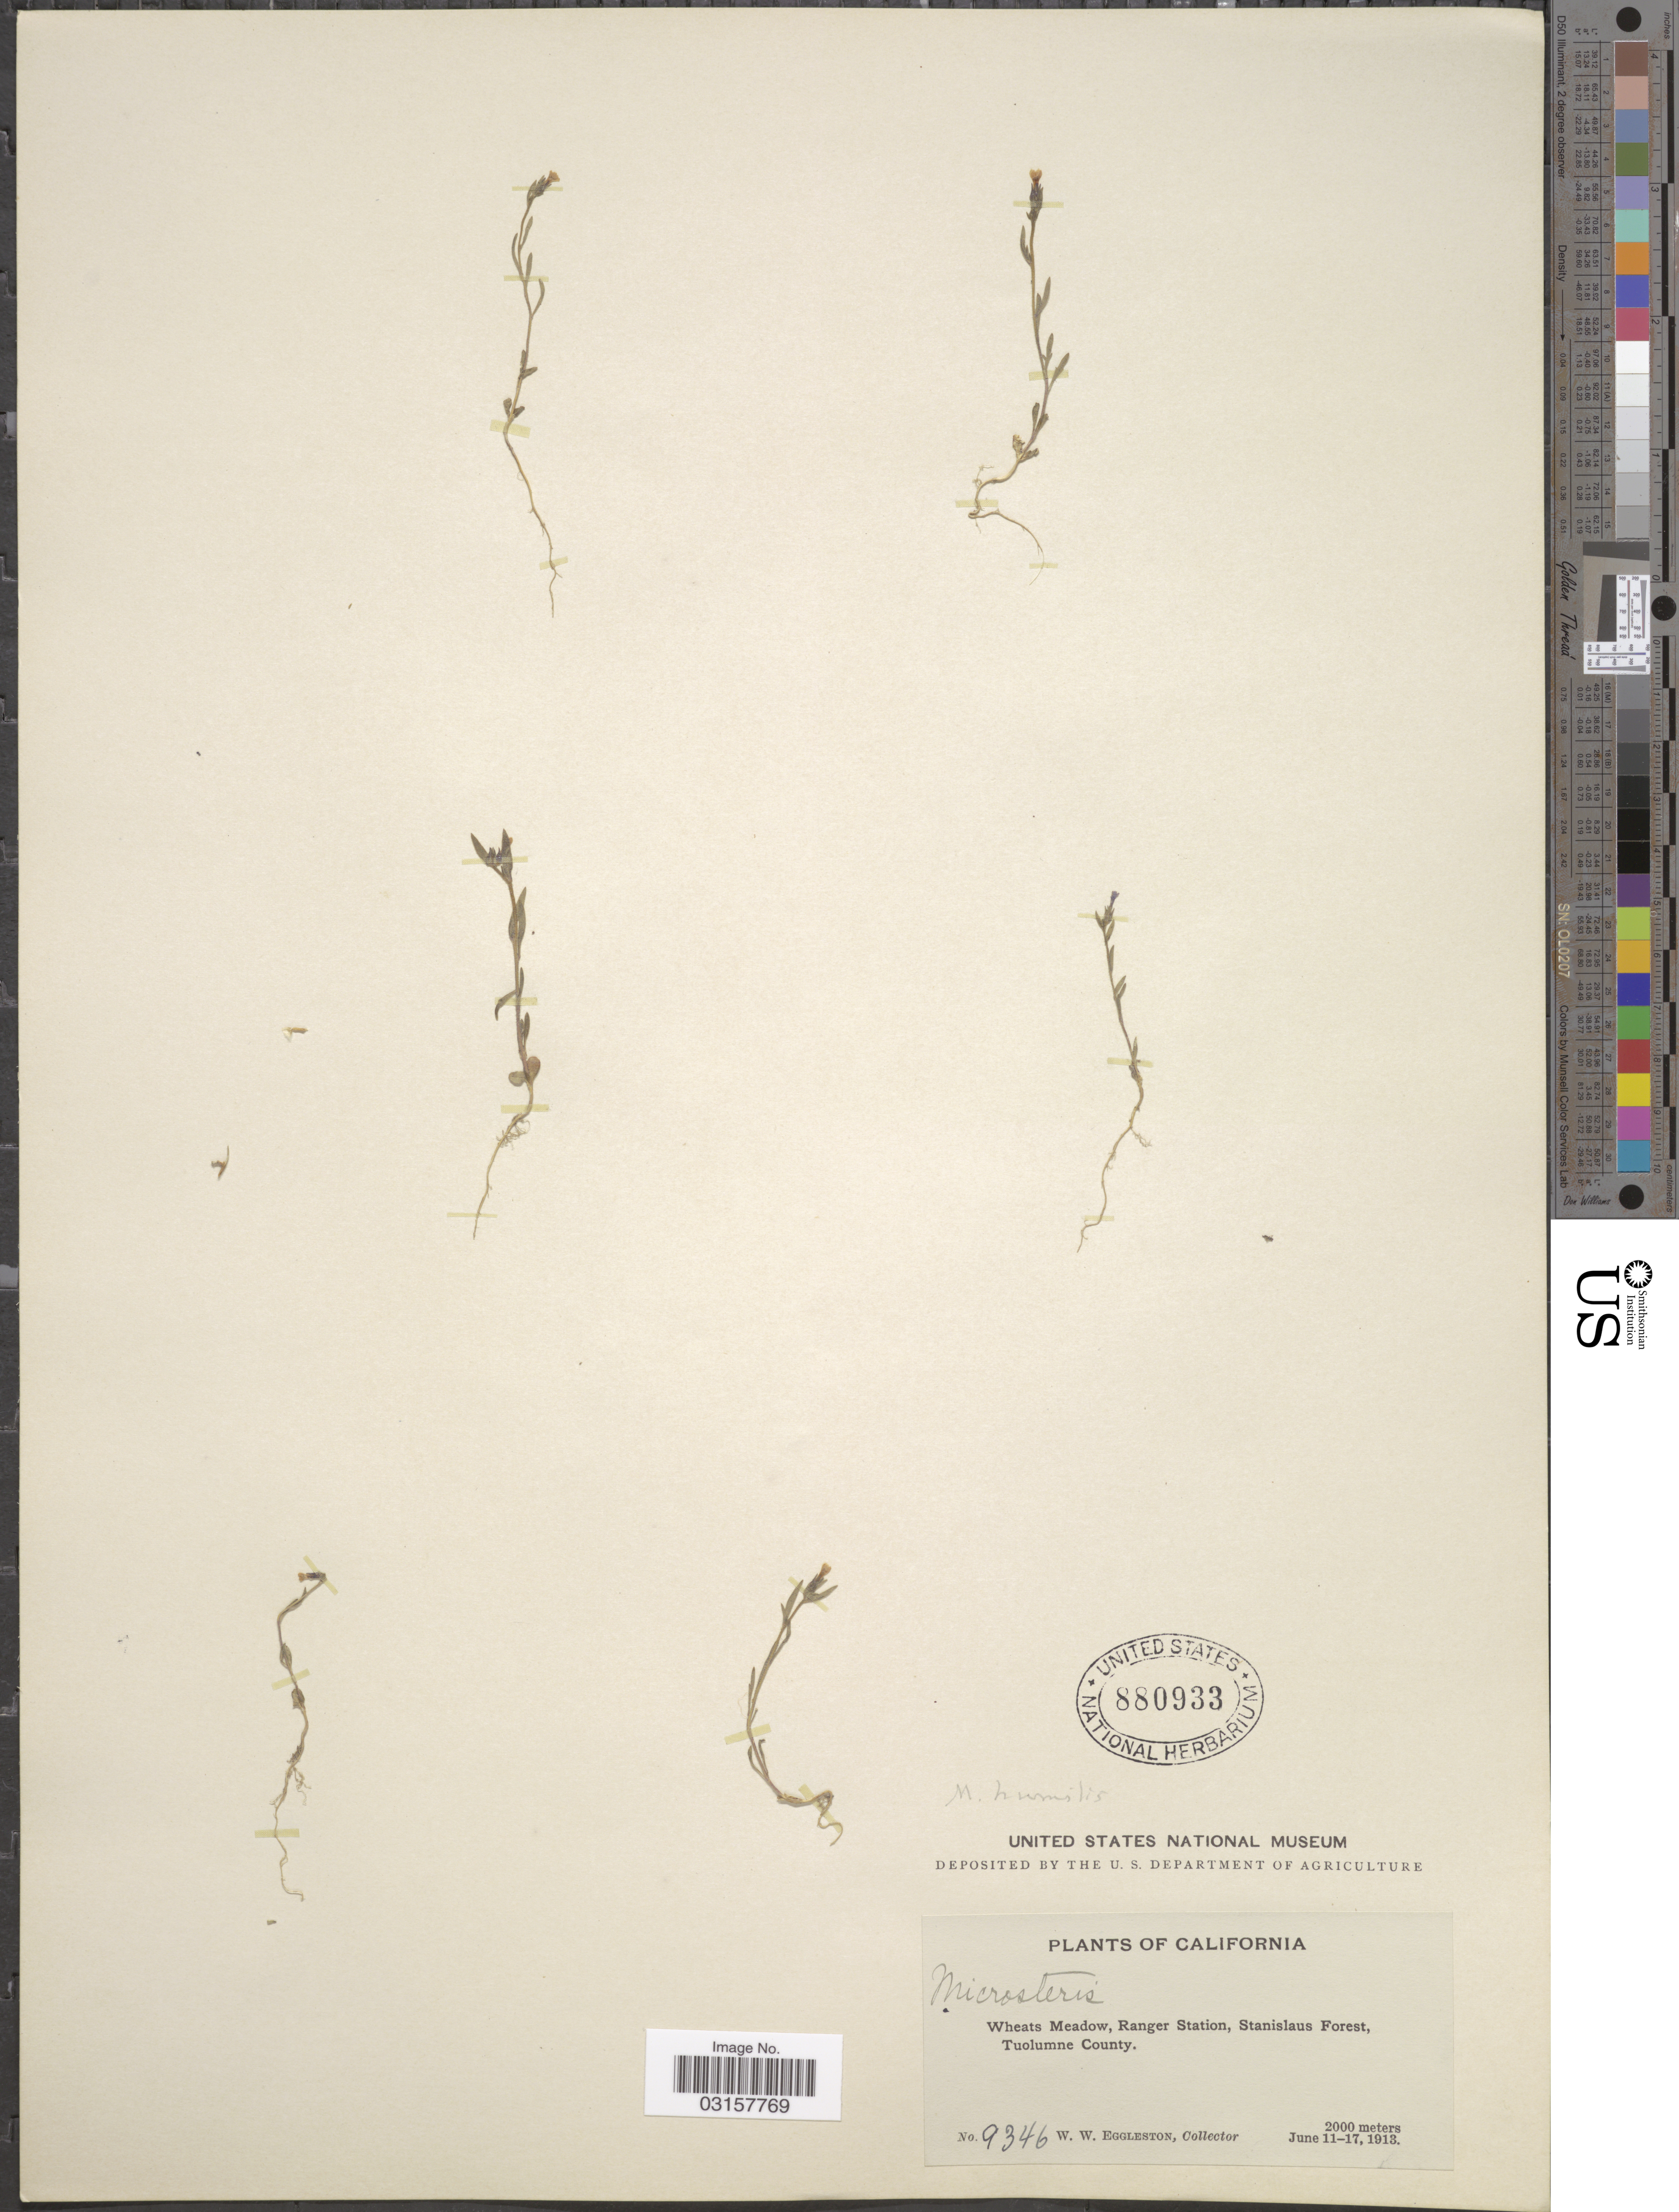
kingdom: Plantae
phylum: Tracheophyta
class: Magnoliopsida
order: Ericales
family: Polemoniaceae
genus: Microsteris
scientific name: Microsteris gracilis var. humilior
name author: (Hook.) Cronquist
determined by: (US) Smithsonian Institution - National Museum of Natural History - Department of Botany (UNITED STATES)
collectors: W. W. Eggleston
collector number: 9346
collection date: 1913-06-11/1913-06-17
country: United States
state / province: California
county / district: Tuolumne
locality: Wheats Meadow, Ranger Station, Stanislaus Forest. Tuolumne County.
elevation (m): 2000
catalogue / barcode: US 880933